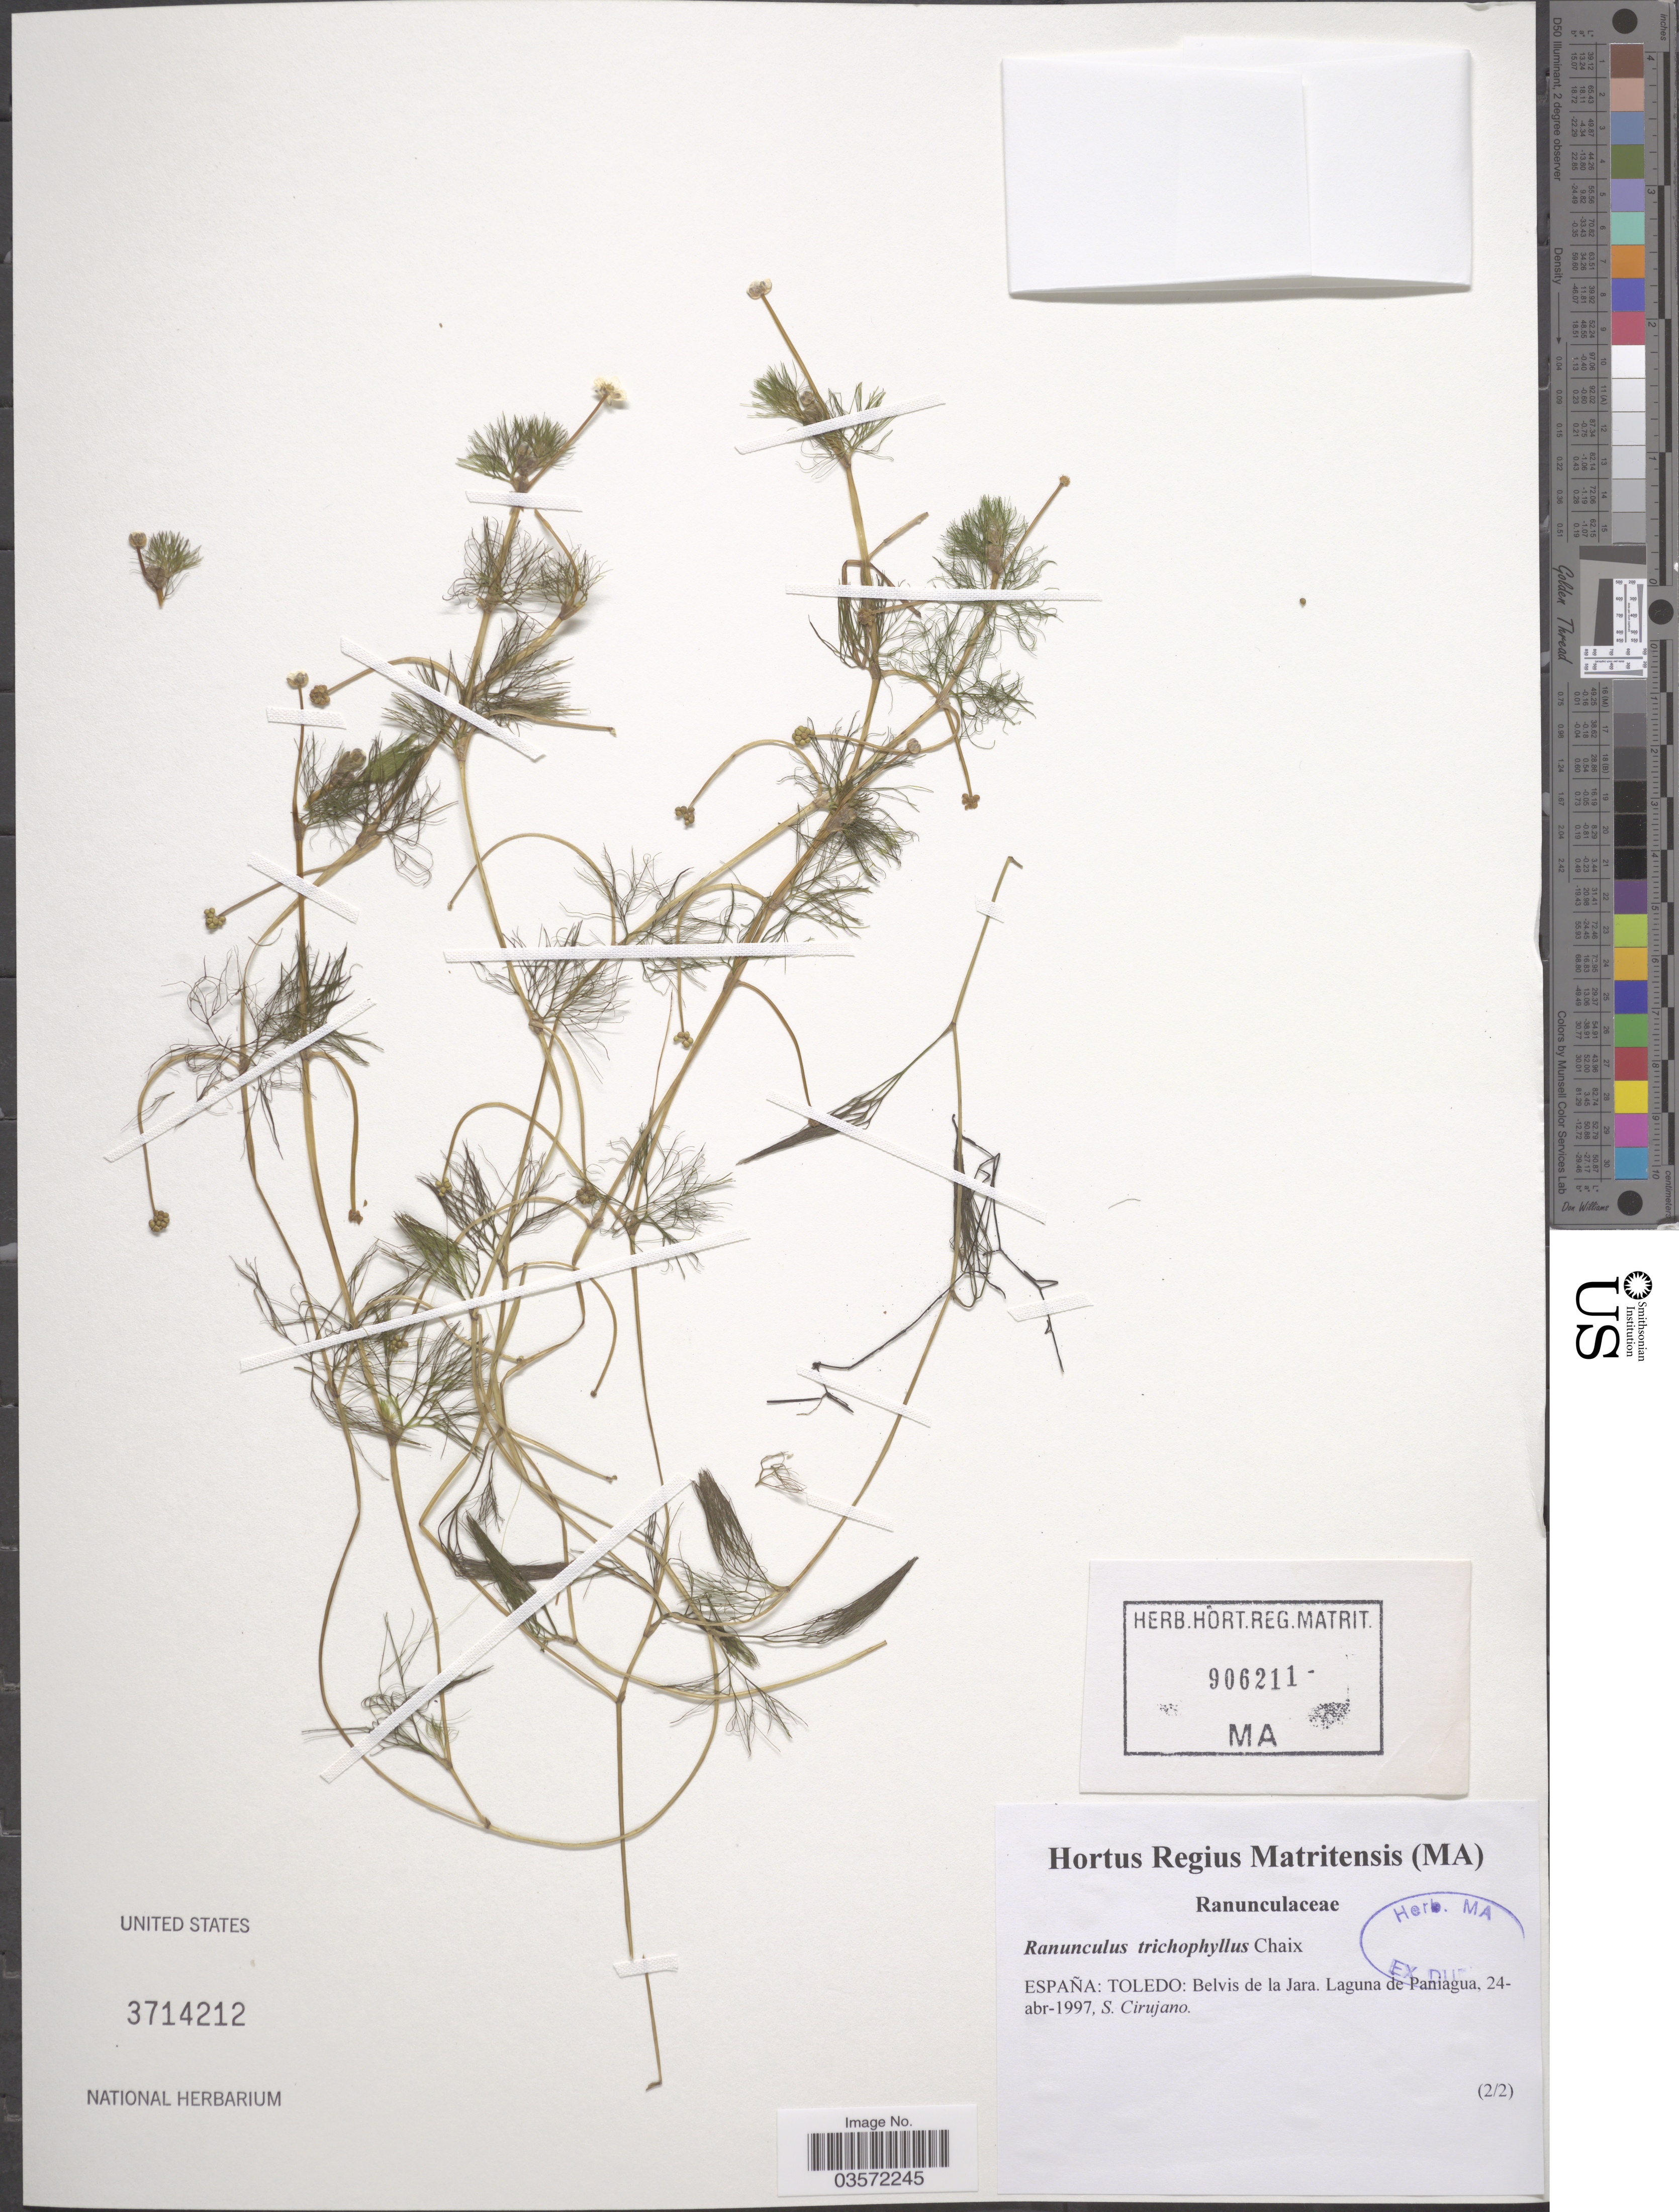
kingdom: Plantae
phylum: Tracheophyta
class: Magnoliopsida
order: Ranunculales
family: Ranunculaceae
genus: Ranunculus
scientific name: Ranunculus trichophyllus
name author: Chaix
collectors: S. Cirujano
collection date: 1997-04-24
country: Spain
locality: España: Toledo: Belvis de la Jara. Laguna de Paniagua.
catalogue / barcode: US 3714212